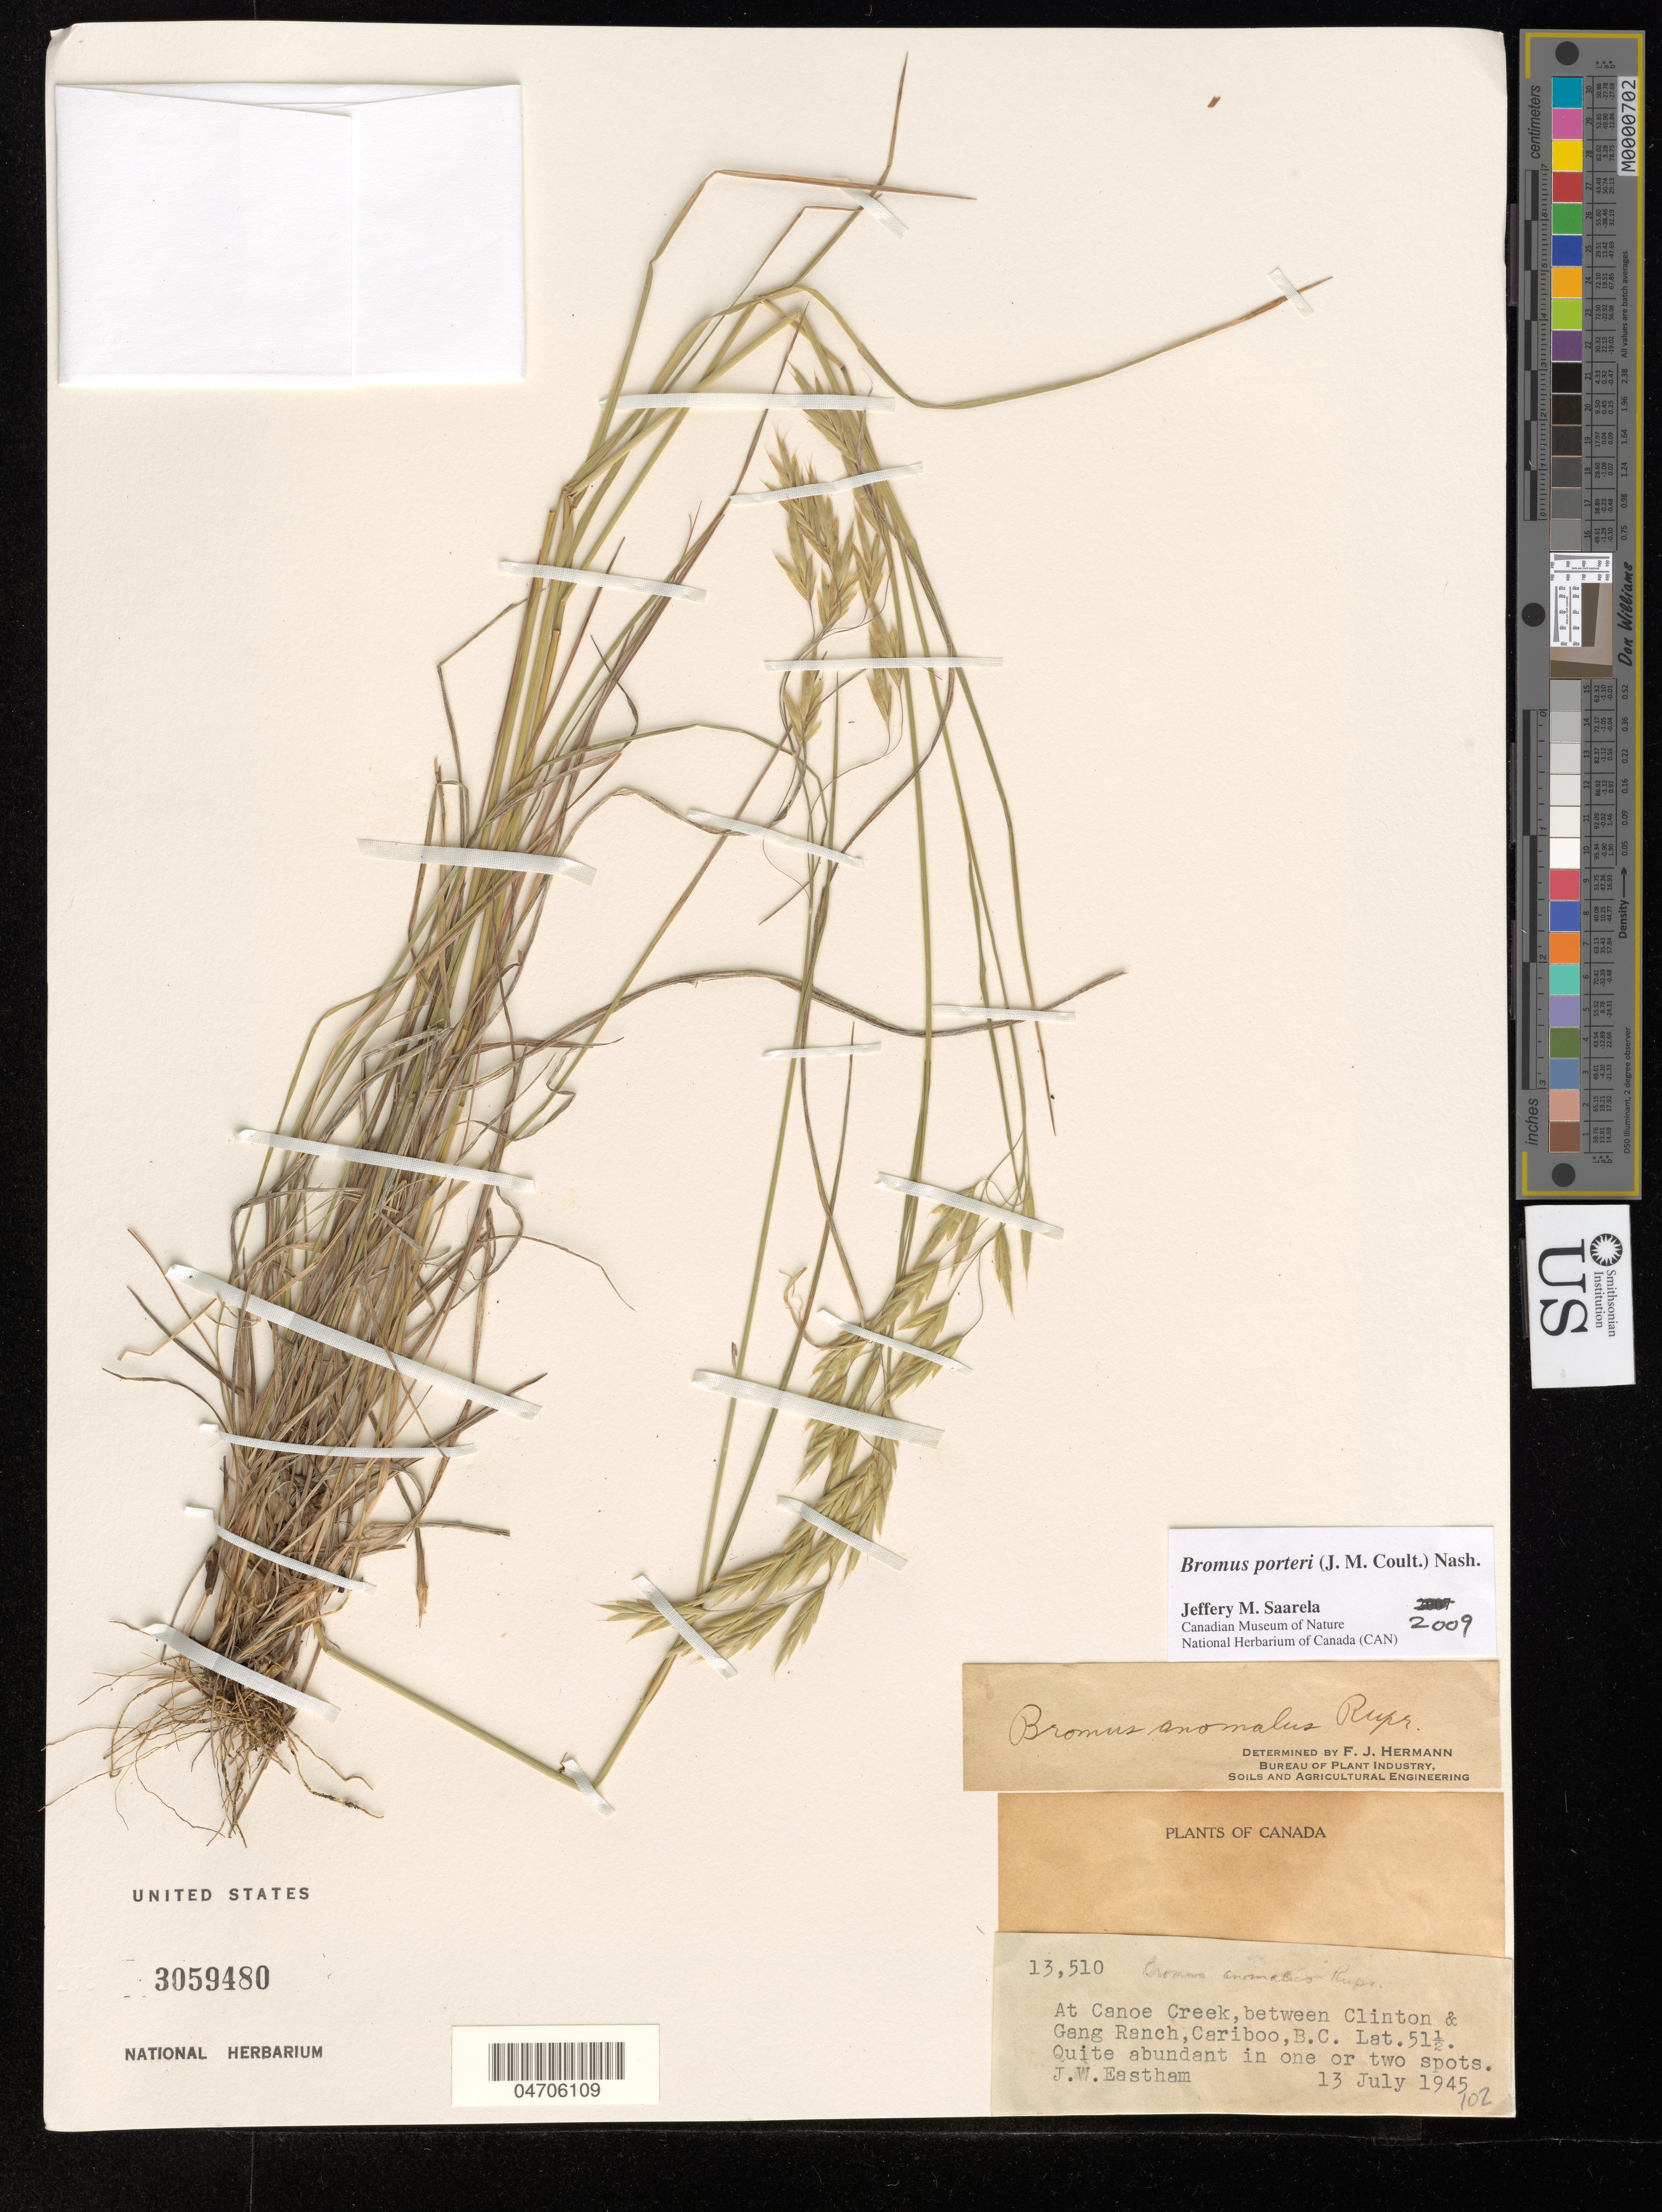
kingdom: Plantae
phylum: Tracheophyta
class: Liliopsida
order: Poales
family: Poaceae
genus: Bromus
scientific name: Bromus porteri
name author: (J.M. Coult.) Nash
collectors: J. Eastham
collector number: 13510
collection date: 1945-07-13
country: Canada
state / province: British Columbia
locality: At Canoe Creek, between Clinton & Gang Ranch, Cariboo.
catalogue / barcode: US 3059480